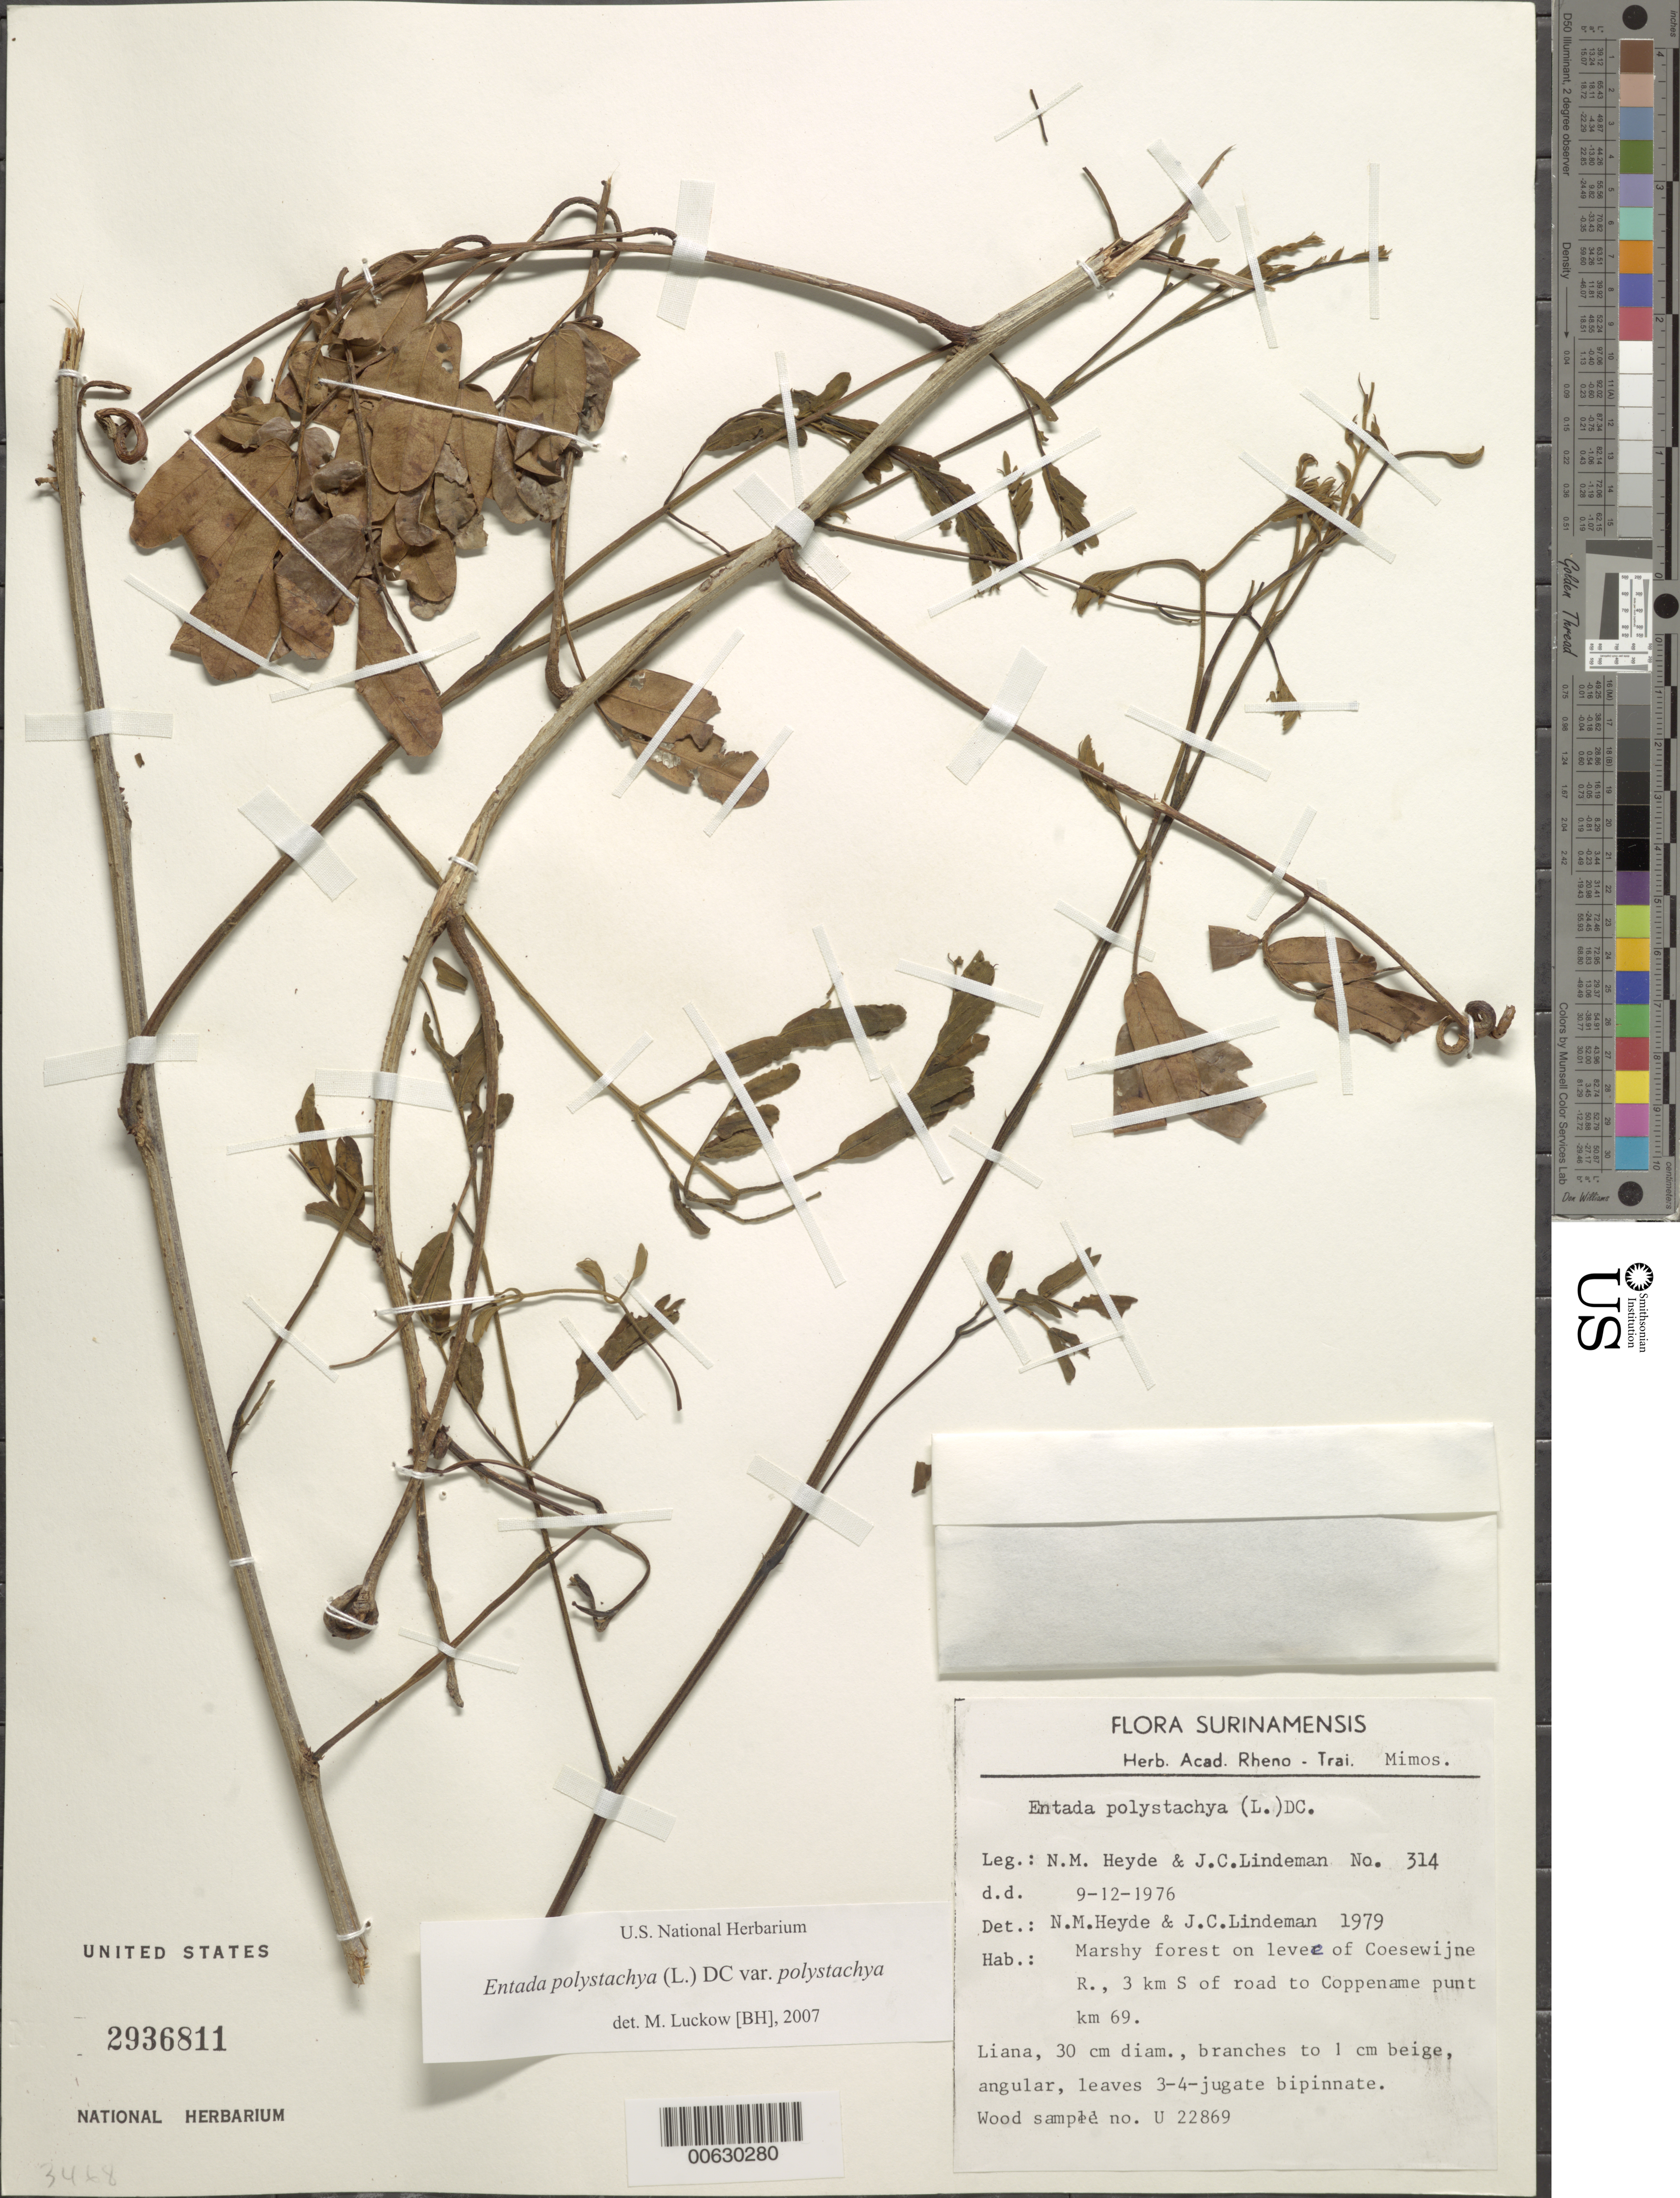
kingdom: Plantae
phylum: Tracheophyta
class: Magnoliopsida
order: Fabales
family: Fabaceae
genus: Entada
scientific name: Entada polystachya var. polystachya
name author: (L.) DC.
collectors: N. M. Heyde & J. C. Lindeman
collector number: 314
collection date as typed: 9-Dec-76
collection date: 1976-12-09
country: Suriname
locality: Coesewijne R., 3 km S of road to Coppename Punt, km 69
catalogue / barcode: US 2936811